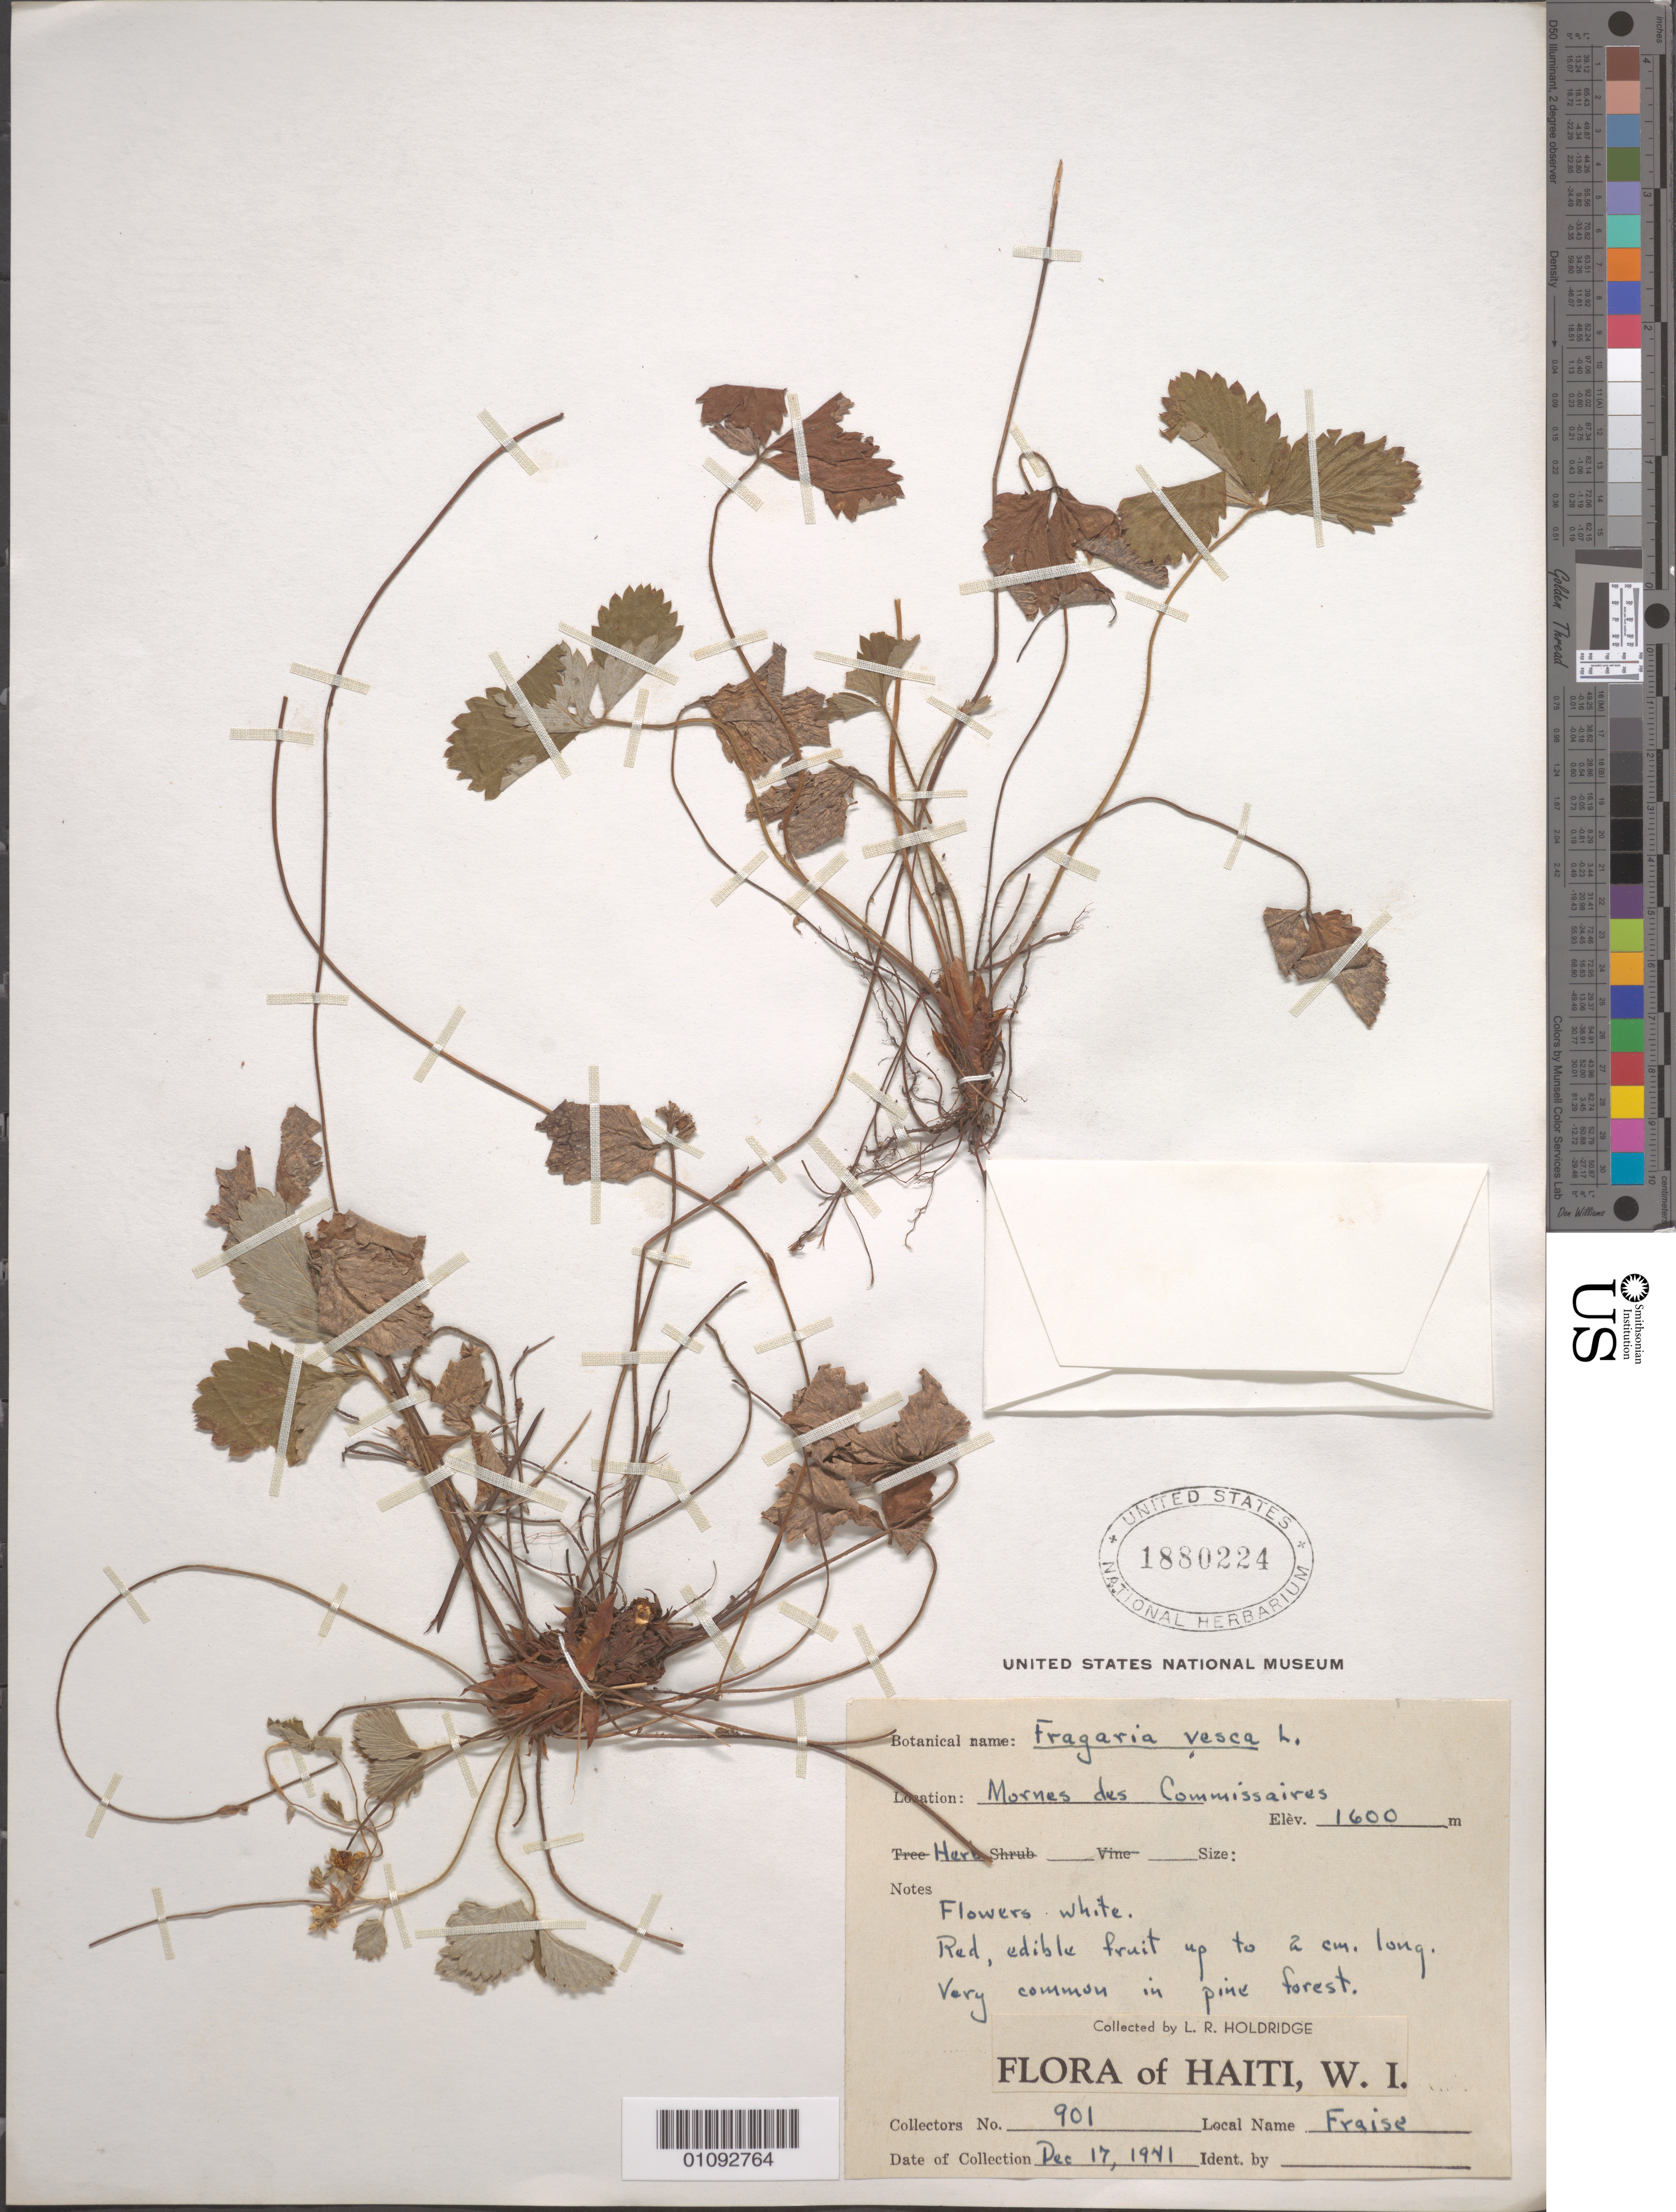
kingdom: Plantae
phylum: Tracheophyta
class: Magnoliopsida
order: Rosales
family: Rosaceae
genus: Fragaria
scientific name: Fragaria vesca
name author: L.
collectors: L. Holdridge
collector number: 901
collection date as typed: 17 Dec 1941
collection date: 1941-12-17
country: Haiti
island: Hispaniola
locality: Mornes des Commissaires.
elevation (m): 1600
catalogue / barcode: US 1880224